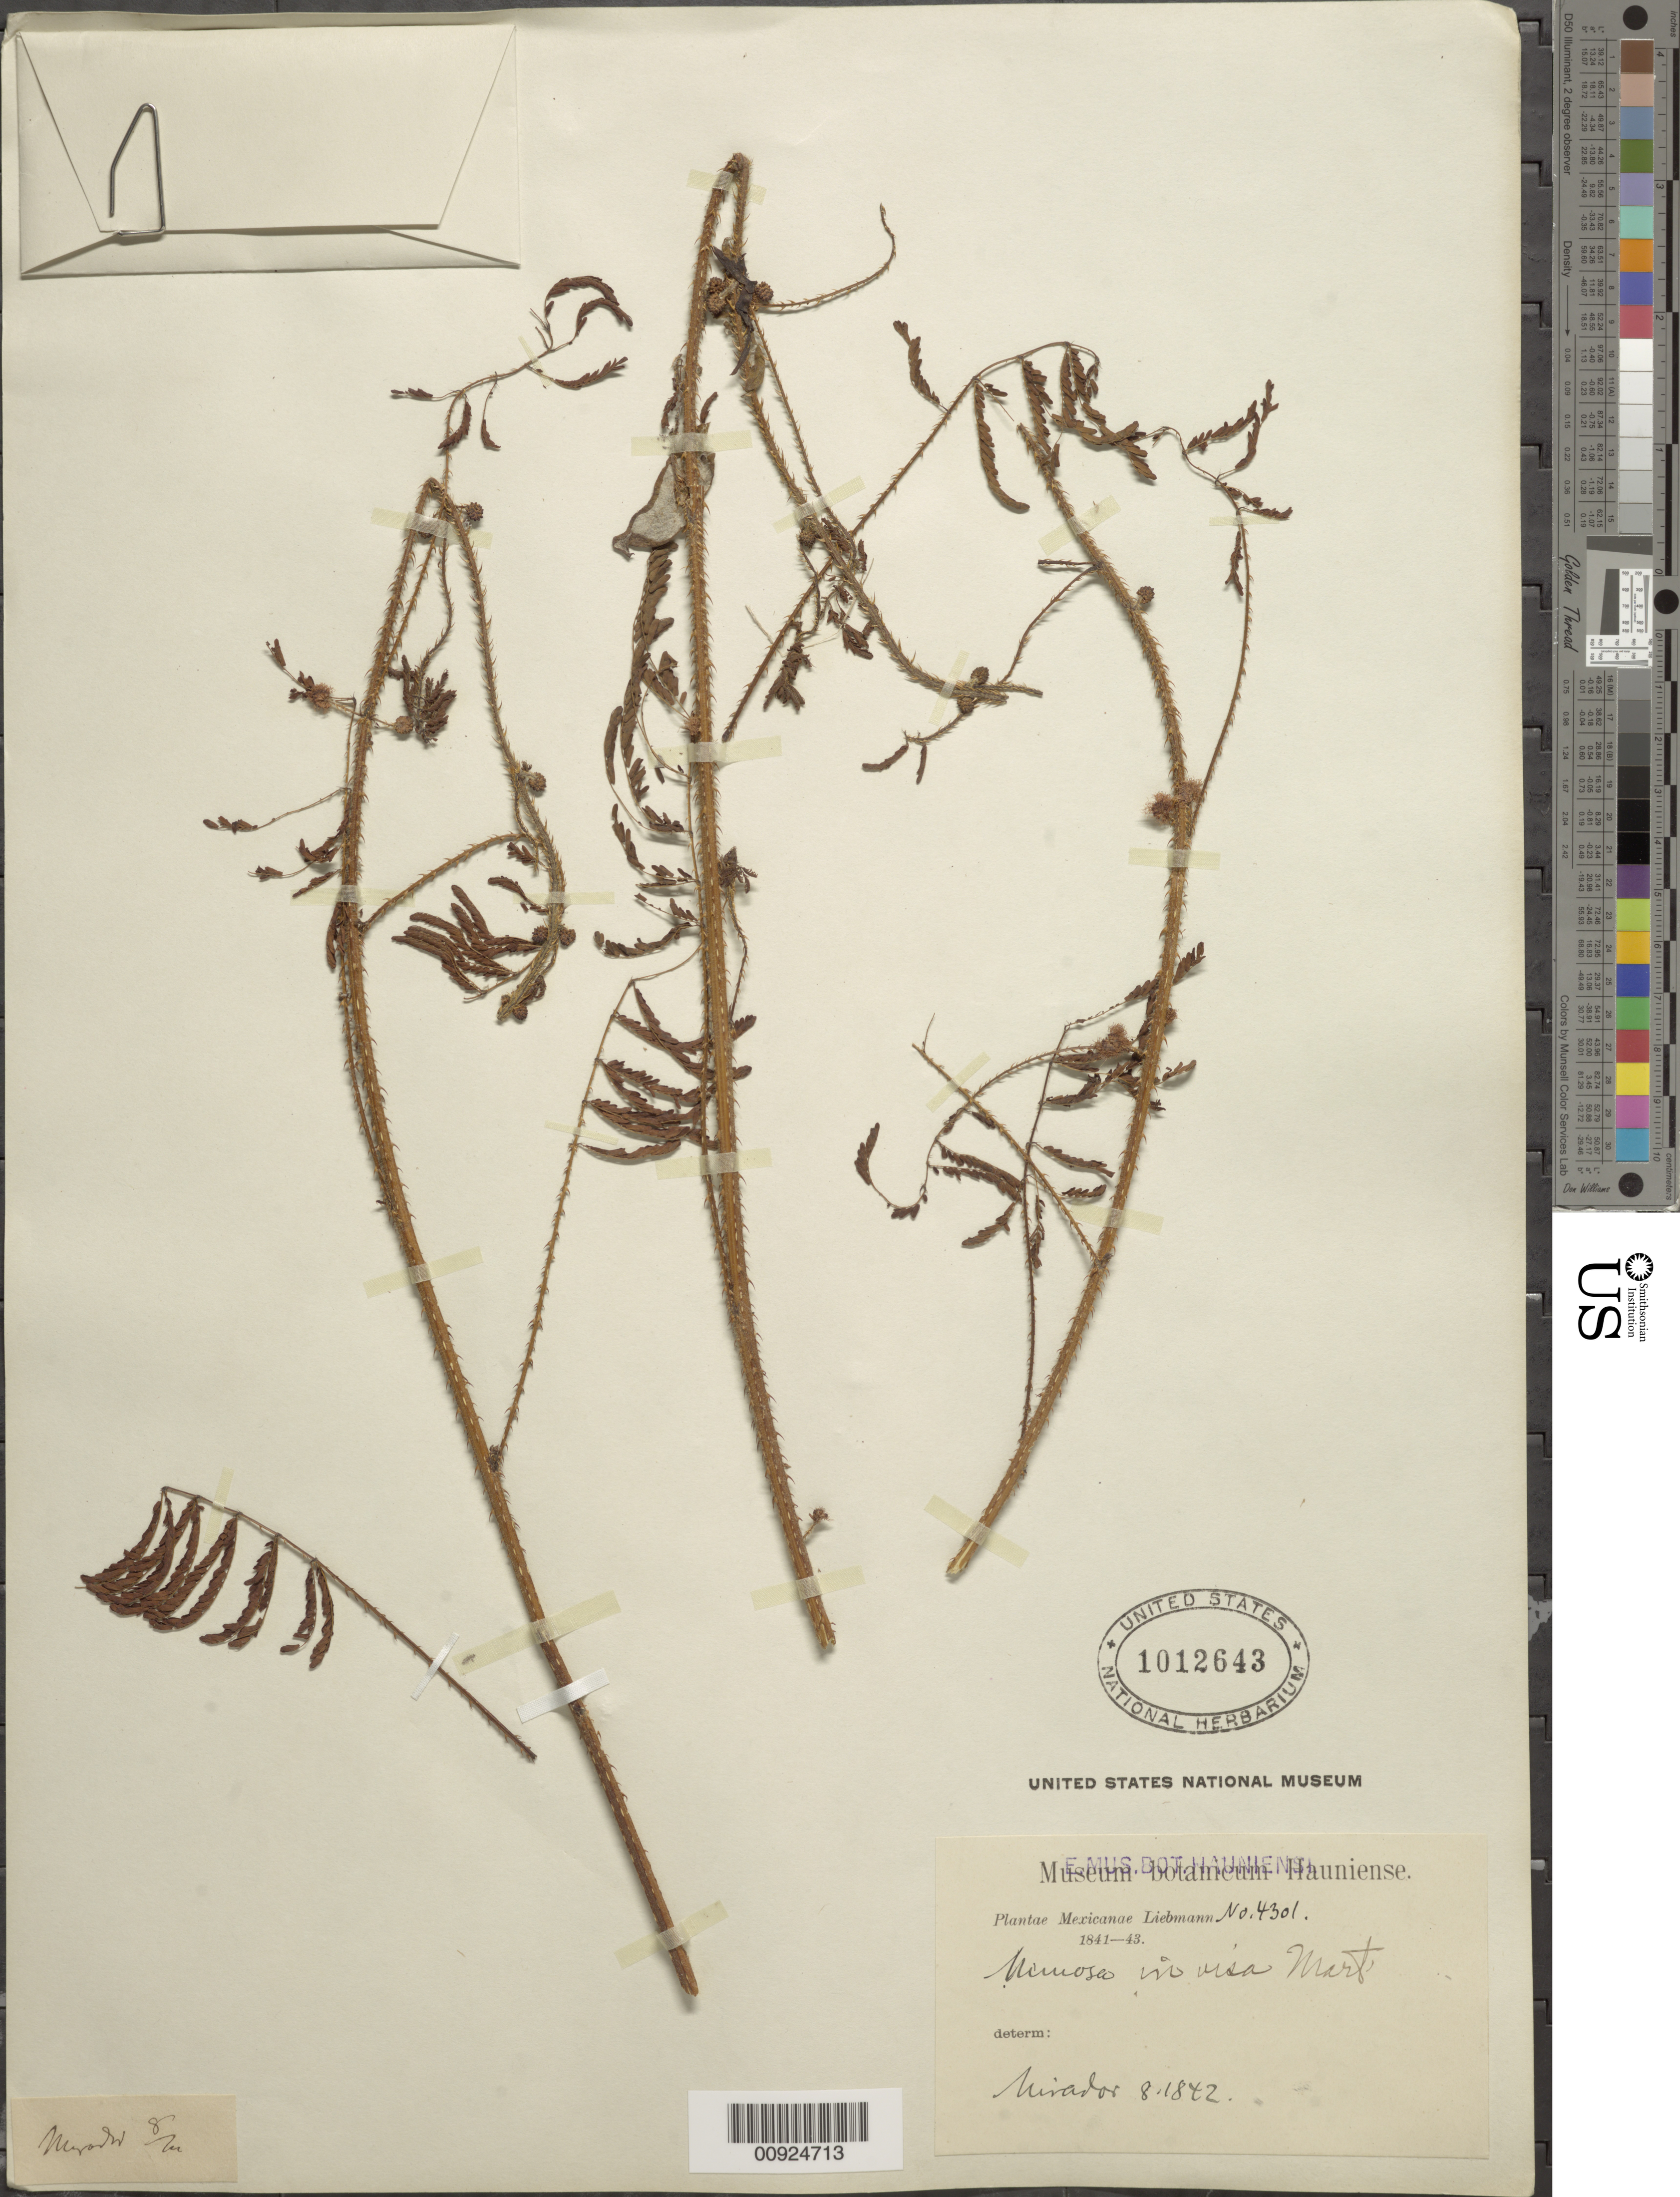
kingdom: Plantae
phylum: Tracheophyta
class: Magnoliopsida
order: Fabales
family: Fabaceae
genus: Mimosa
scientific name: Mimosa invisa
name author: Mart. ex Colla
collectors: F. M. Liebmann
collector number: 4301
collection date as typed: Aug 1842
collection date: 1842-08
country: Mexico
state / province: Veracruz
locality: Mirador.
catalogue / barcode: US 1012643